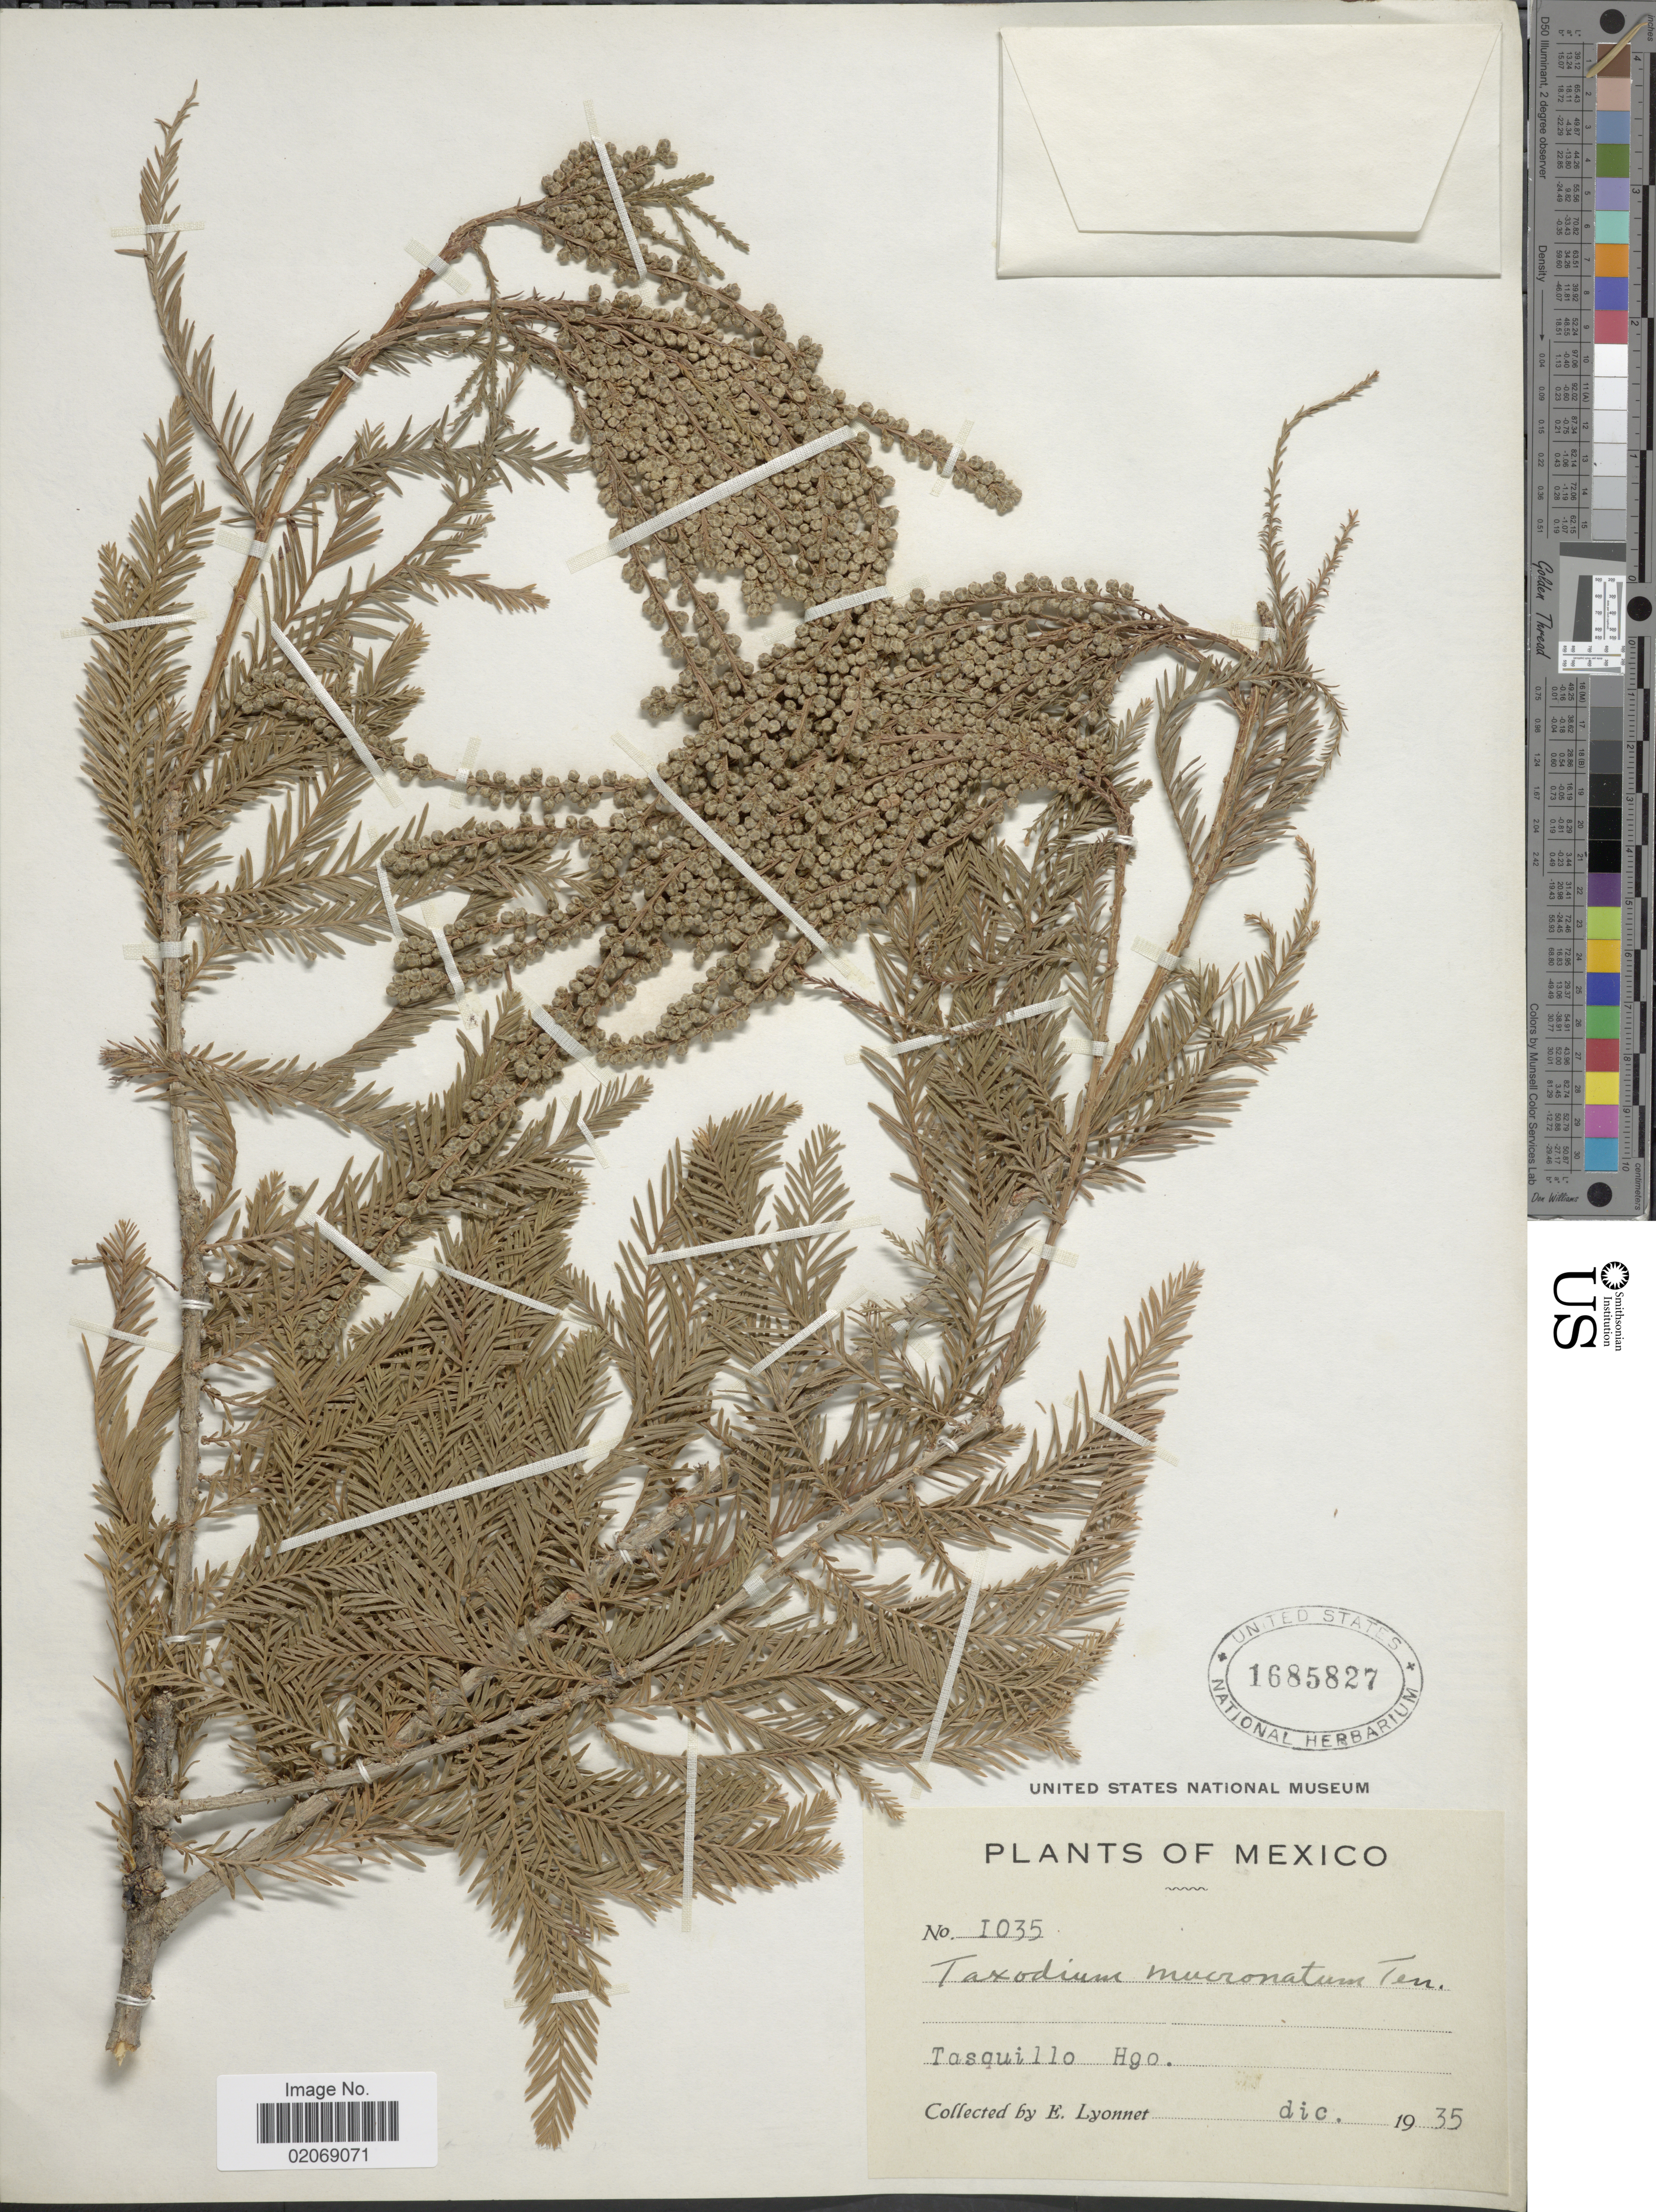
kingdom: Plantae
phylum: Tracheophyta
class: Pinopsida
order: Pinales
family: Cupressaceae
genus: Taxodium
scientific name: Taxodium mucronatum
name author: Ten.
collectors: E. Lyonnet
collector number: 1035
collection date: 1935-12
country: Mexico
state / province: Hidalgo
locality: Tasquillo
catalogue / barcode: US 1685827